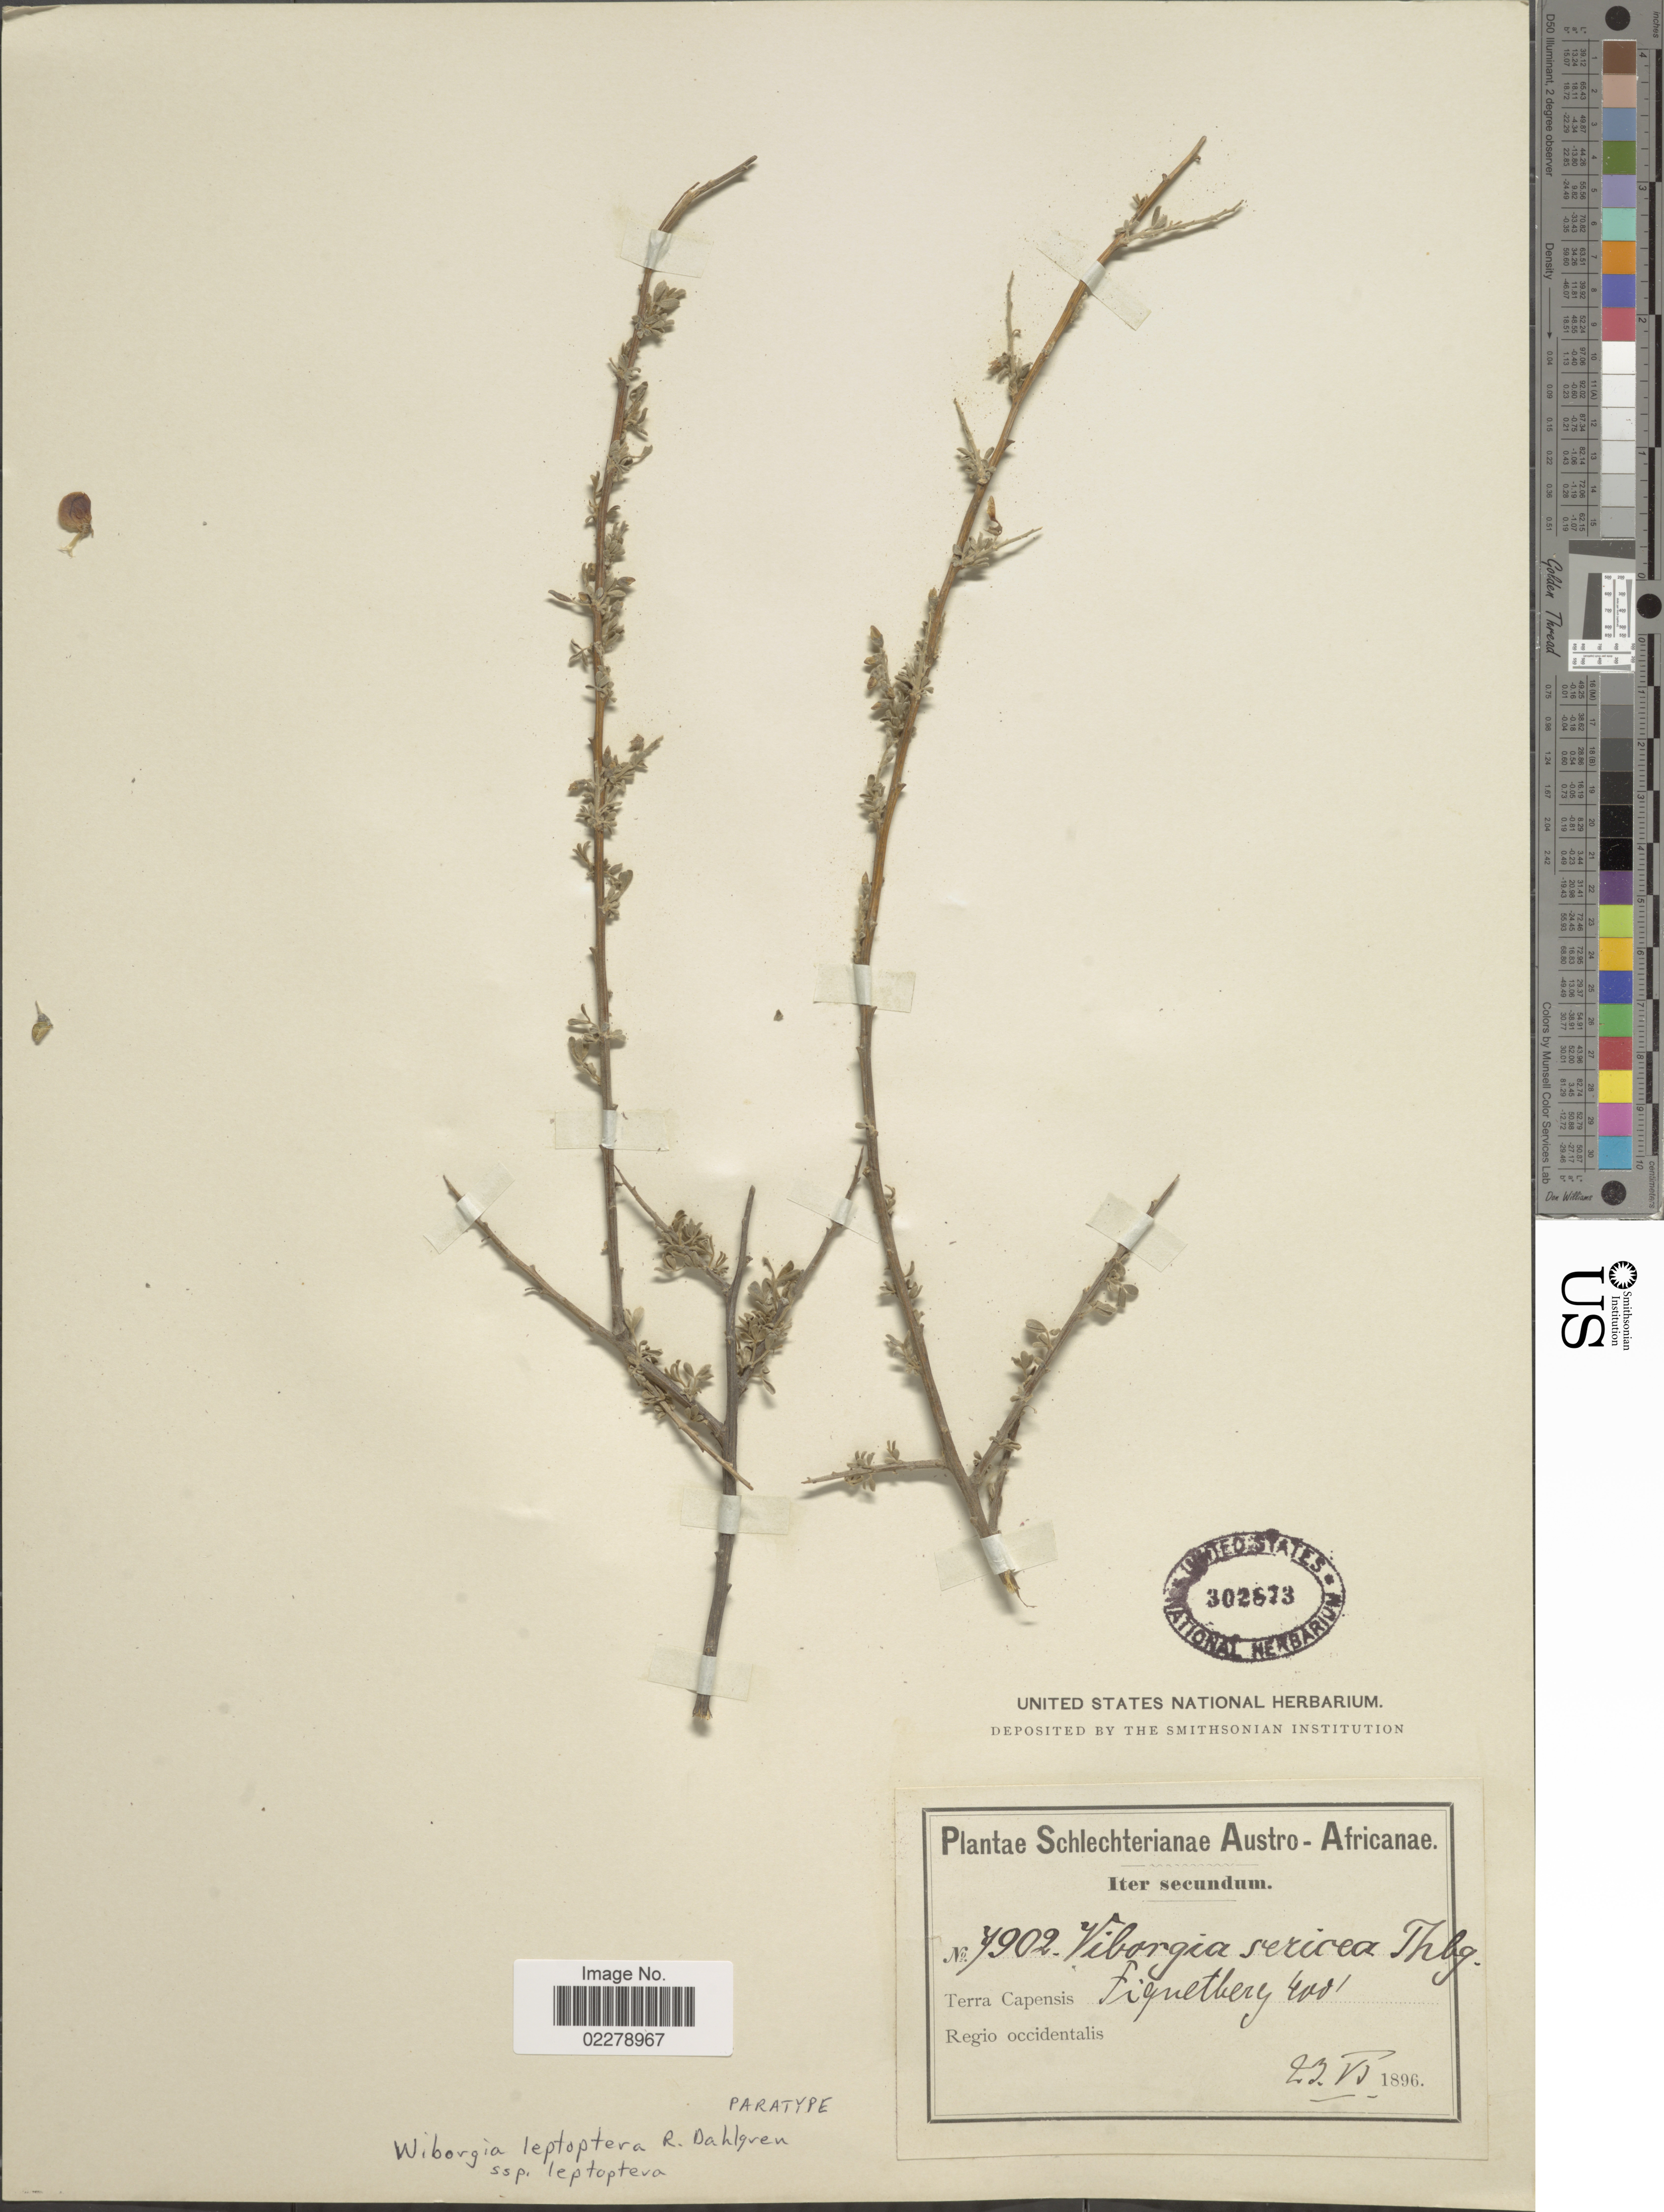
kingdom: Plantae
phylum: Tracheophyta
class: Magnoliopsida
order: Fabales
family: Fabaceae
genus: Wiborgia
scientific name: Wiborgia leptoptera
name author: R. Dahlgren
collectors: Schlechter, --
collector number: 7902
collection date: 1896-06-23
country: South Africa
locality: Austro- Africanae. Terra Capensism Regio occidentalis , Piquetberg.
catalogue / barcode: US 302873